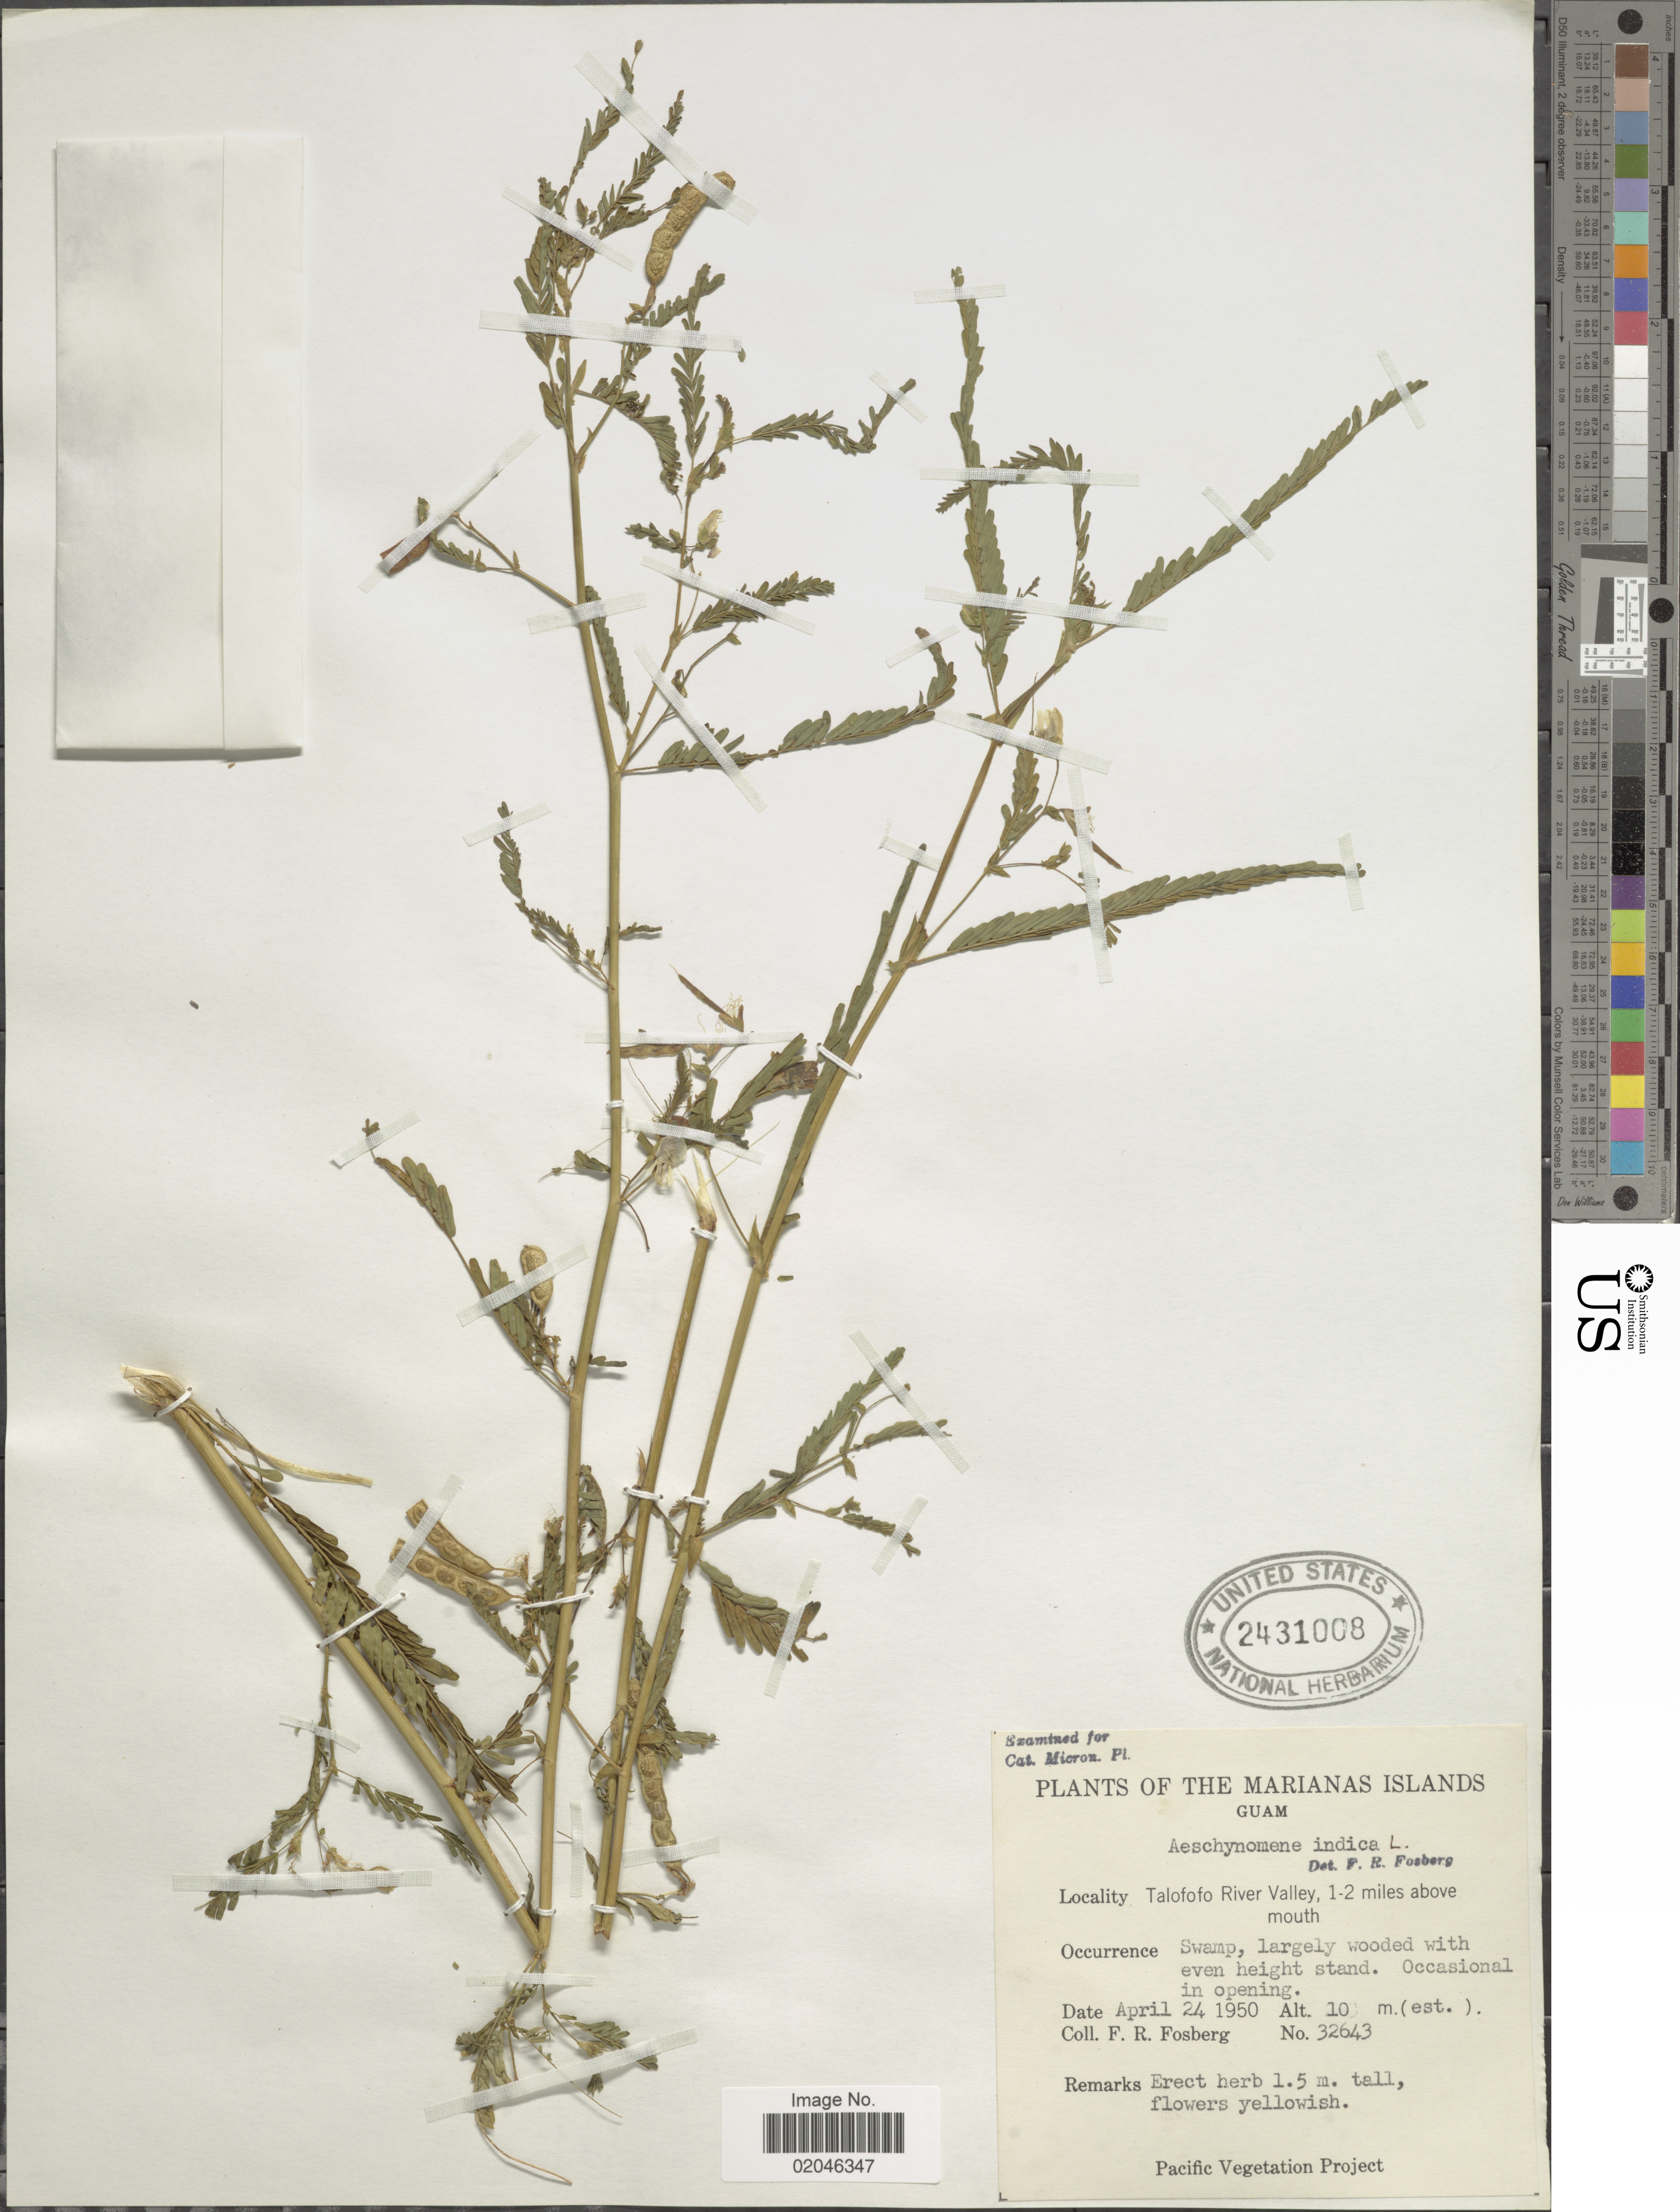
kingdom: Plantae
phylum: Tracheophyta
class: Magnoliopsida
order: Fabales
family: Fabaceae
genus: Aeschynomene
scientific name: Aeschynomene indica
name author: L.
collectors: F. R. Fosberg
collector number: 32643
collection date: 1950-04-24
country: Guam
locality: Marianas Islands. Talofofo River Valley, 1-2 miles above mouth.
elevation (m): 10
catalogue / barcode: US 2431008